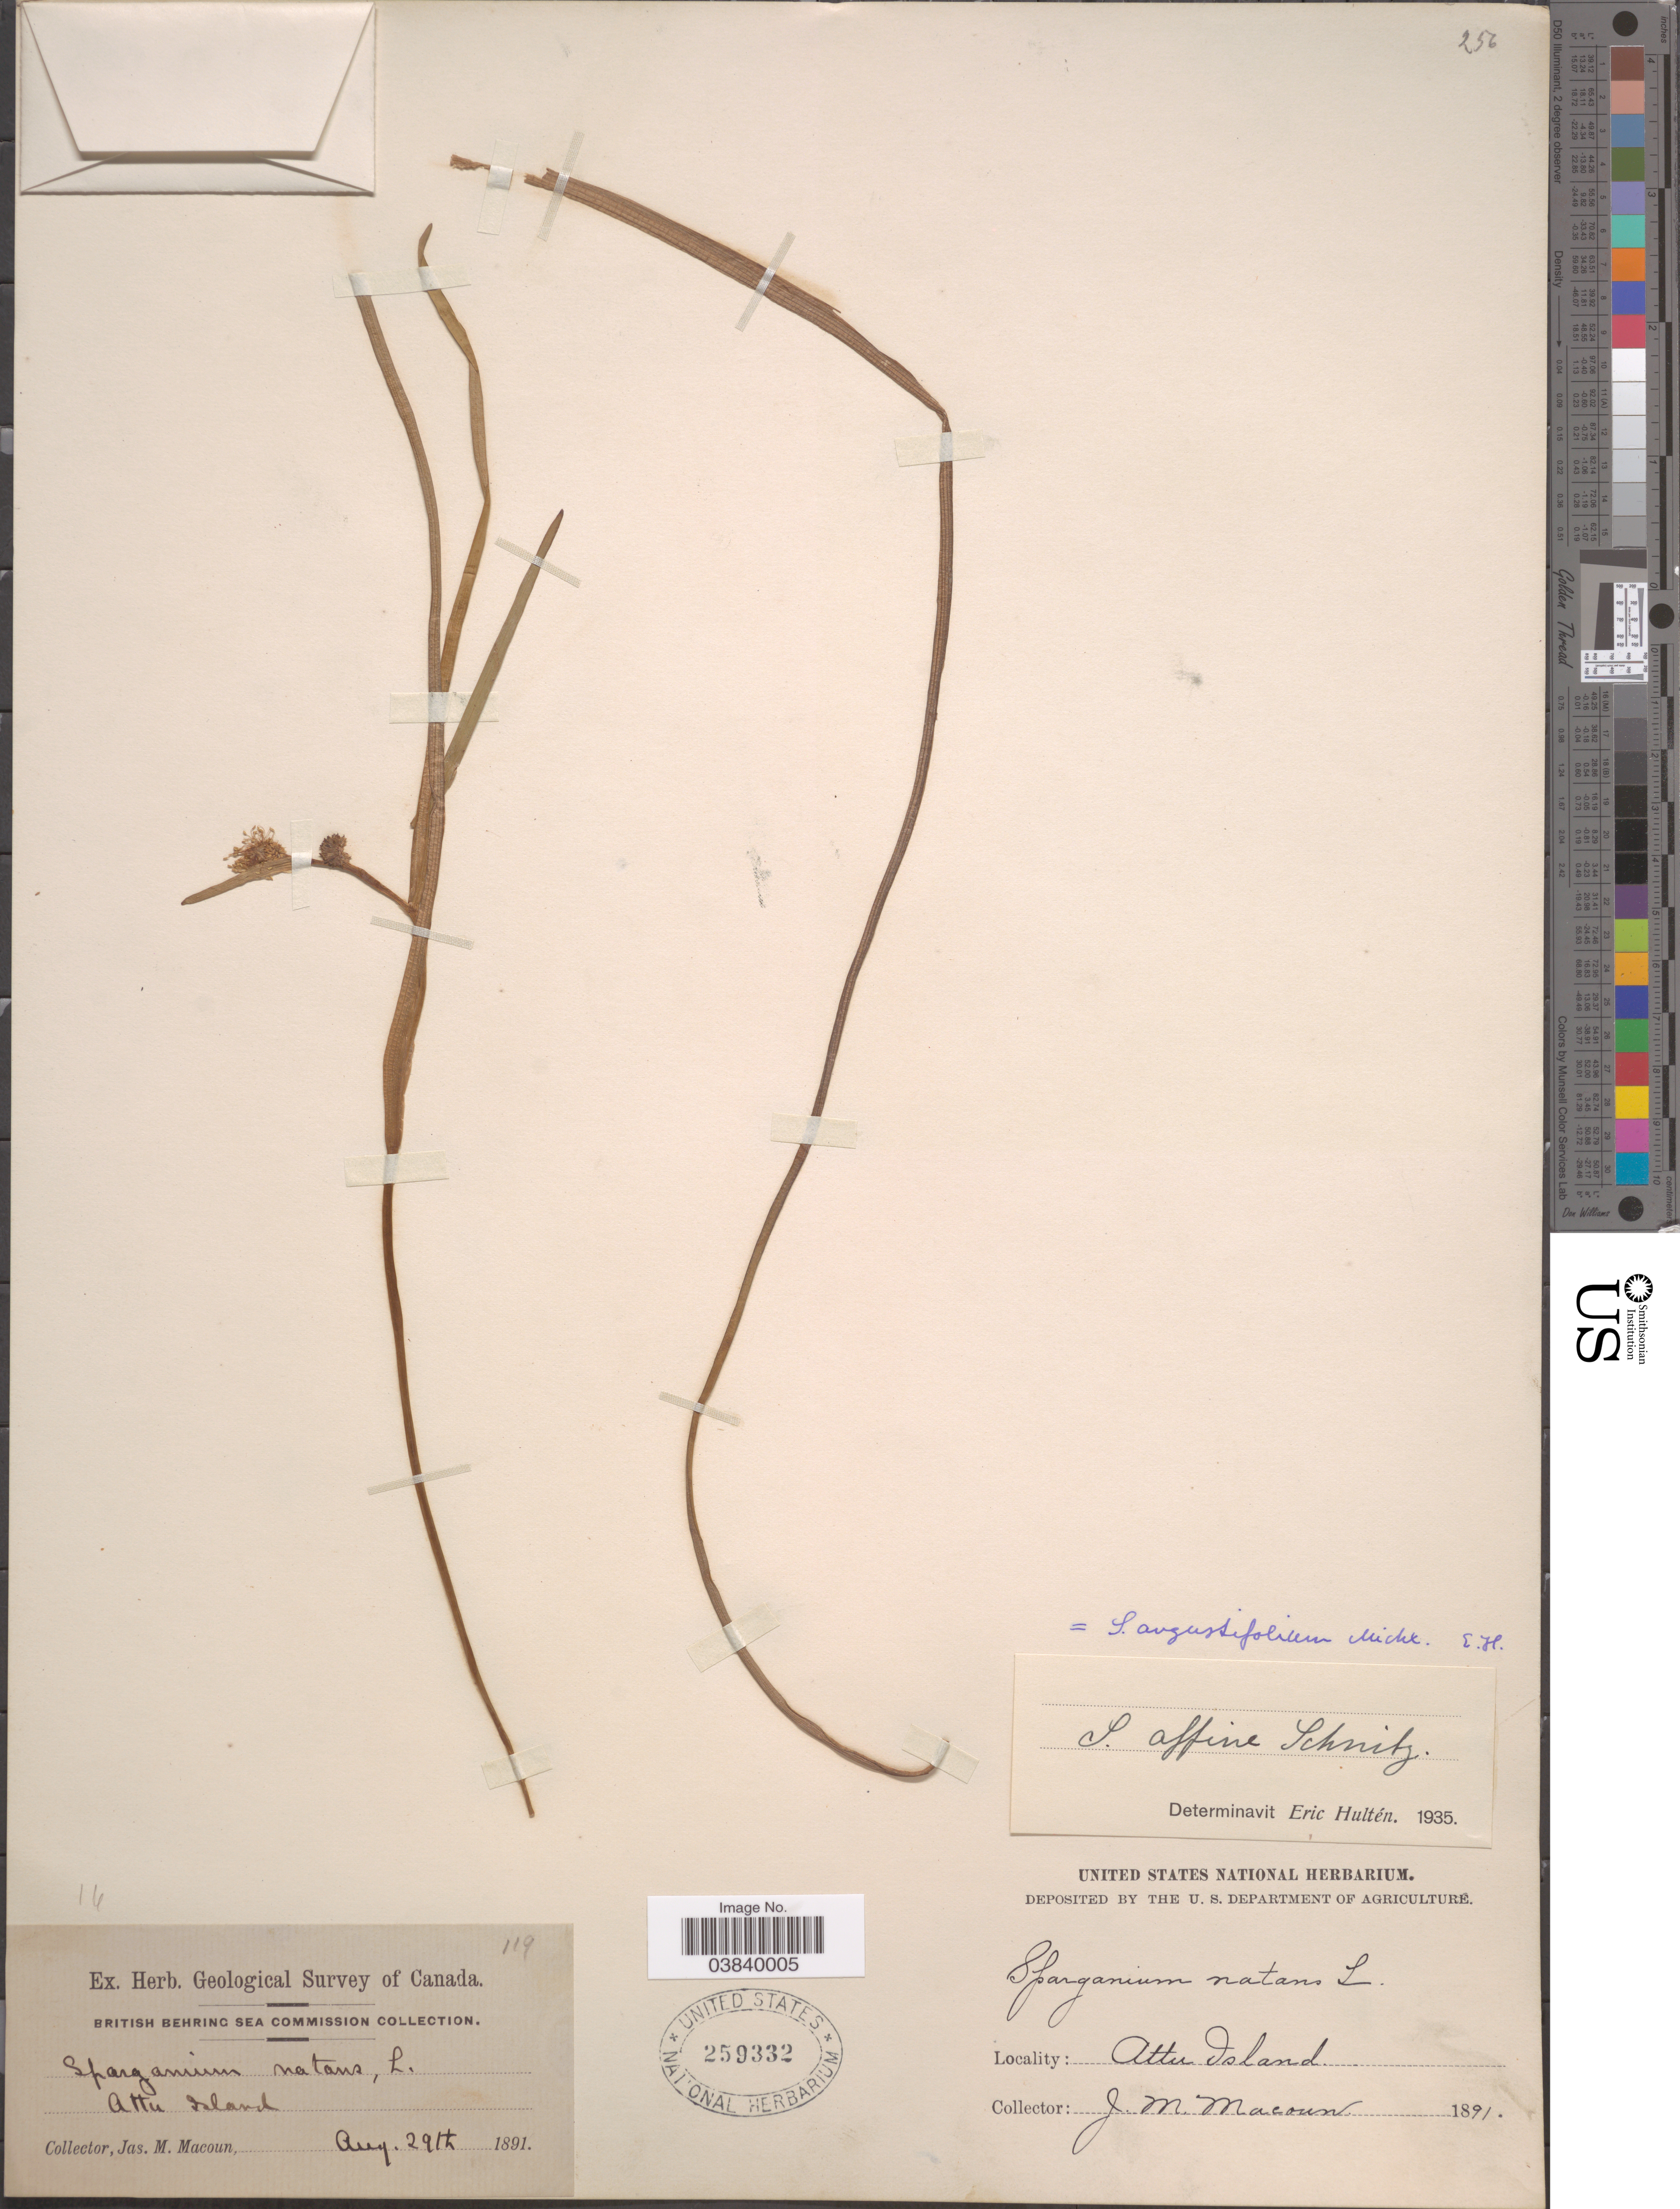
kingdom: Plantae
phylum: Tracheophyta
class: Liliopsida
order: Poales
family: Typhaceae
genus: Sparganium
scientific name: Sparganium angustifolium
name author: Michx.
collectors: J. M. Macoun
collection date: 1891-08-29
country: United States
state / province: Alaska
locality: British Behring Sea Commission. Attu Island.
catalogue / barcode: US 259332